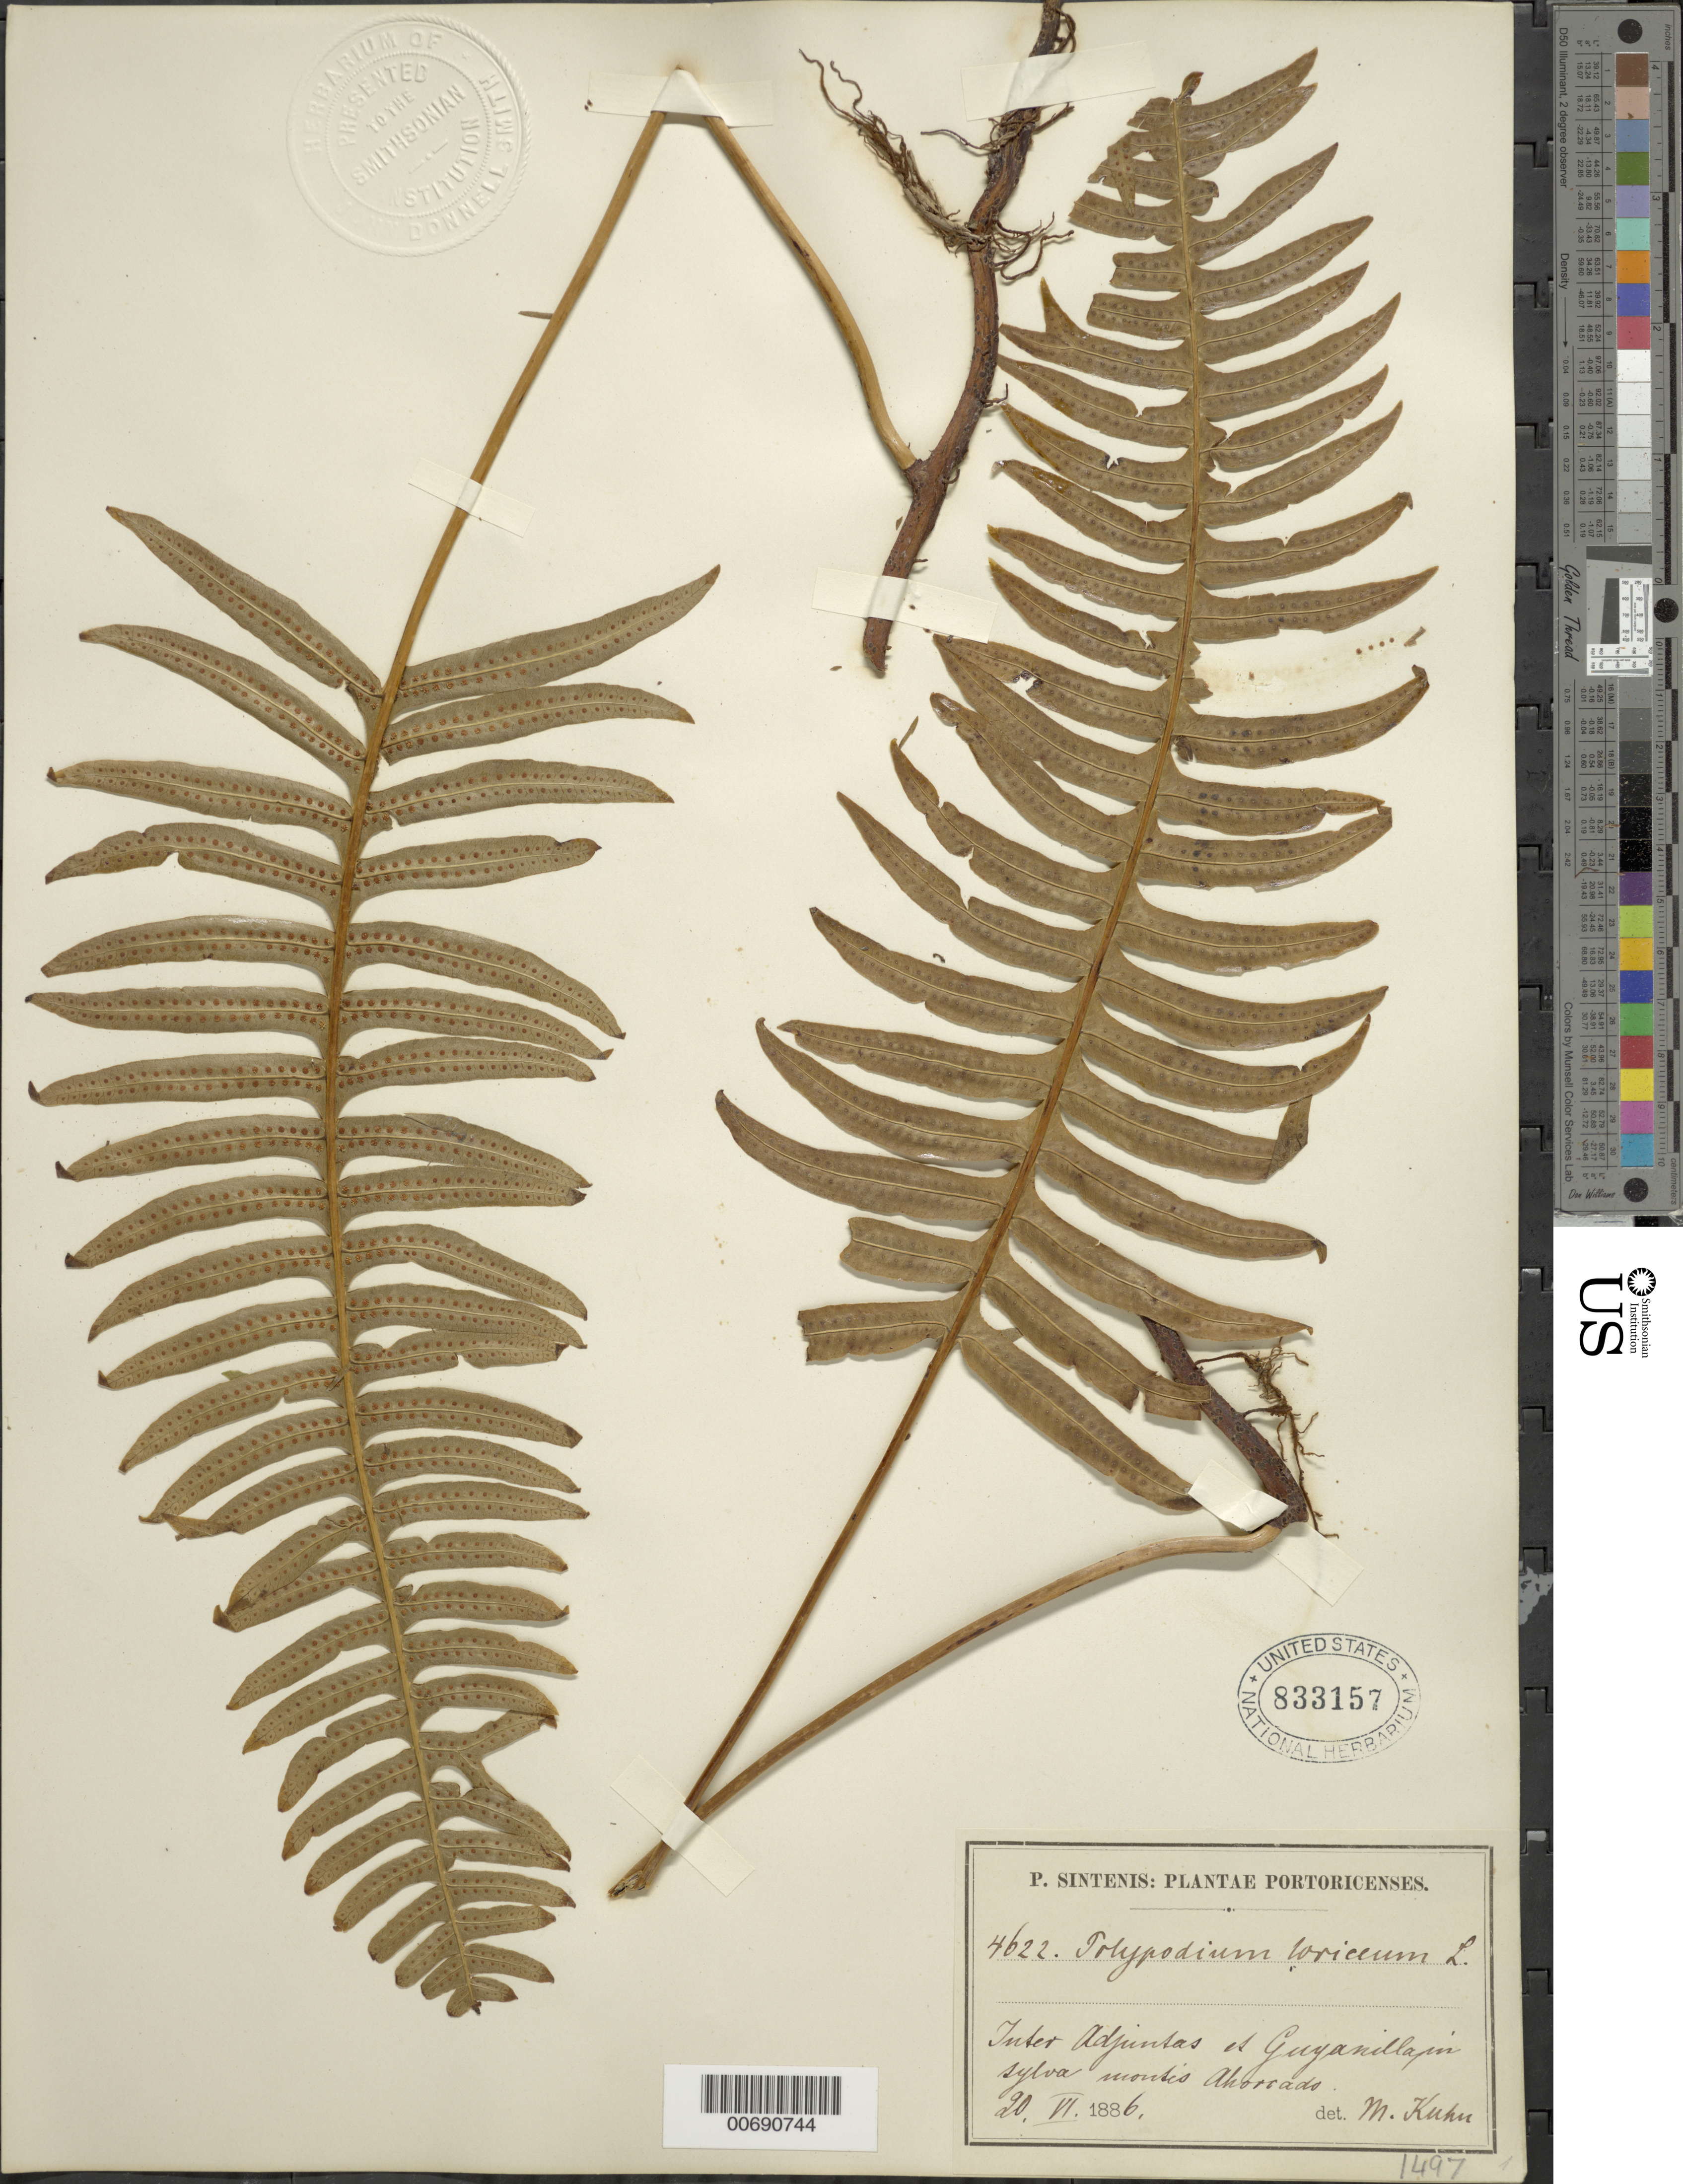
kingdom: Plantae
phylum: Tracheophyta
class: Polypodiopsida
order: Polypodiales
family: Polypodiaceae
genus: Serpocaulon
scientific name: Serpocaulon loriceum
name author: (L.) A.R. Sm.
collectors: P. Sintenis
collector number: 4622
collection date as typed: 20 Jun 1886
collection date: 1886-06-20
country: Puerto Rico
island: Greater Antilles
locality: Inter Adjuntas et Guyanilla.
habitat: in sylva montis Ahorrado.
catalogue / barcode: US 833157